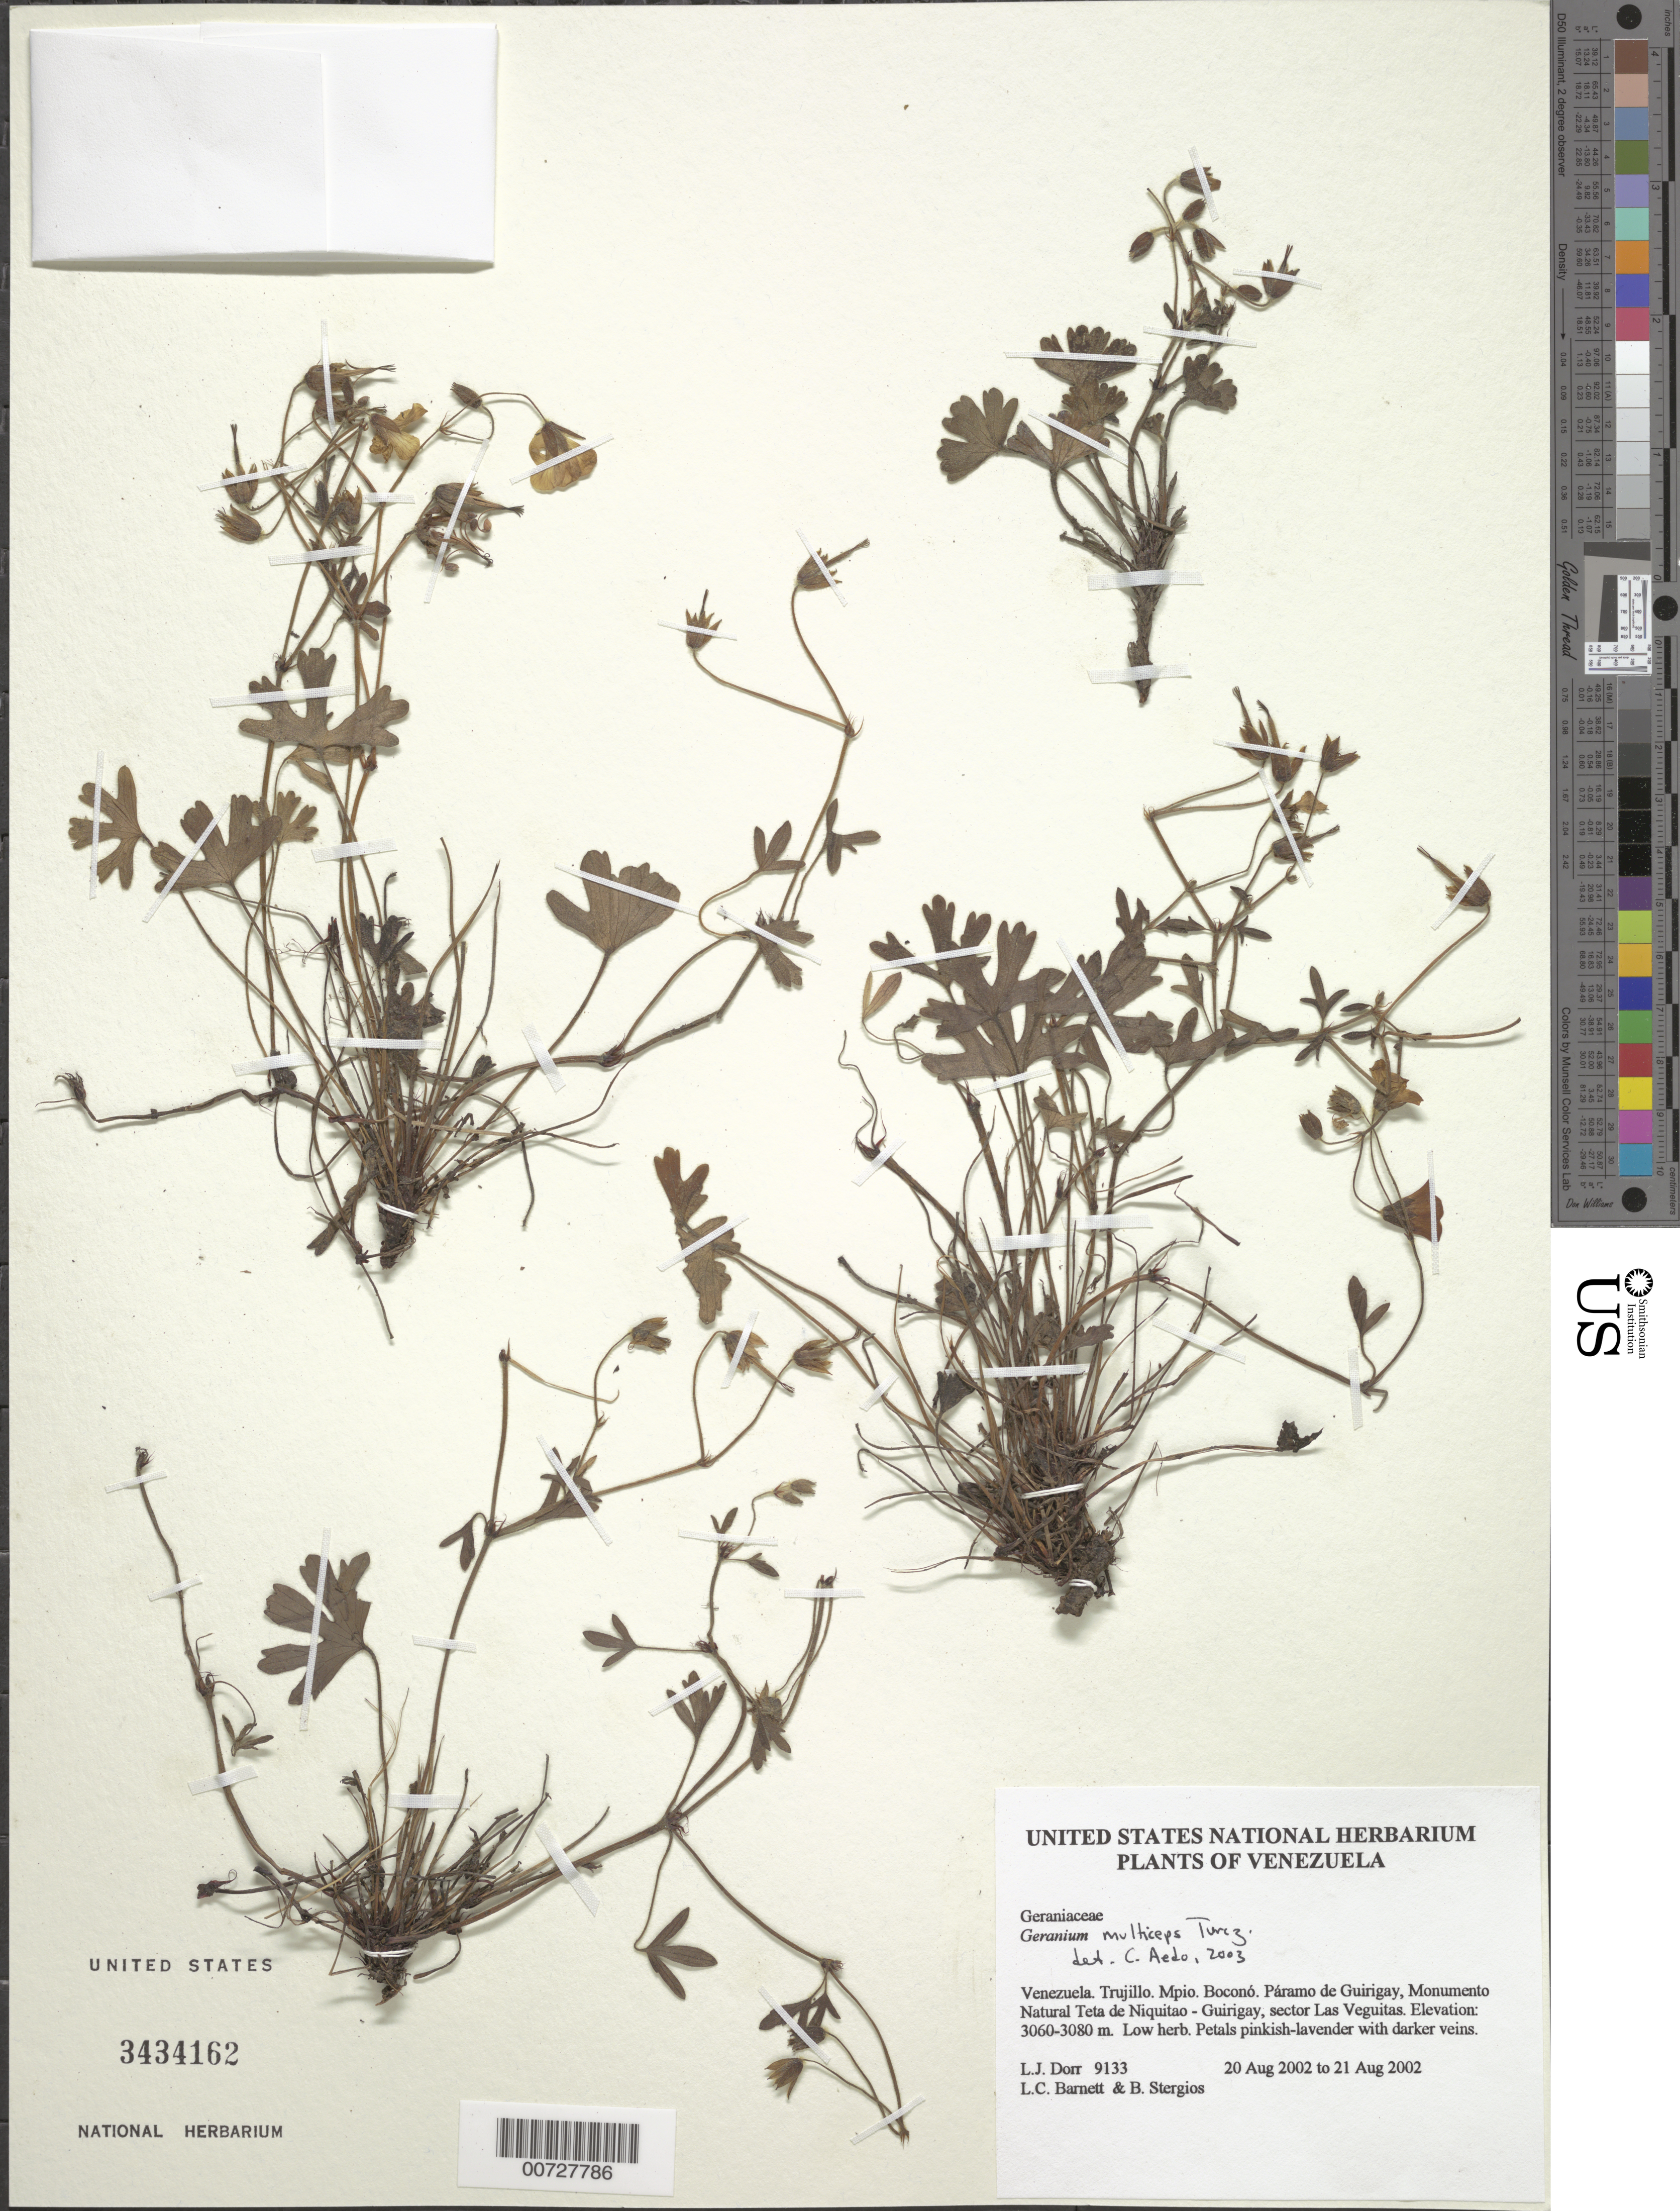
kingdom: Plantae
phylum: Tracheophyta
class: Magnoliopsida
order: Geraniales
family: Geraniaceae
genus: Geranium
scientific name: Geranium multiceps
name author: Turcz.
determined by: Aedo, C.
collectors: L. J. Dorr, L. C. Barnett & B. G. Stergios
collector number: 9133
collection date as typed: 20 Aug 2002 to 21 Aug 2002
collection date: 2002-08-20/2002-08-21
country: Venezuela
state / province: Trujillo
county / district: Boconó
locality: Páramo de Guirigay, Monumento Natural Teta de Niquitao - Guirigay, sector Las Veguitas.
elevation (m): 3060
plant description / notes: MA, PORT, US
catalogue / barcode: US 3434162